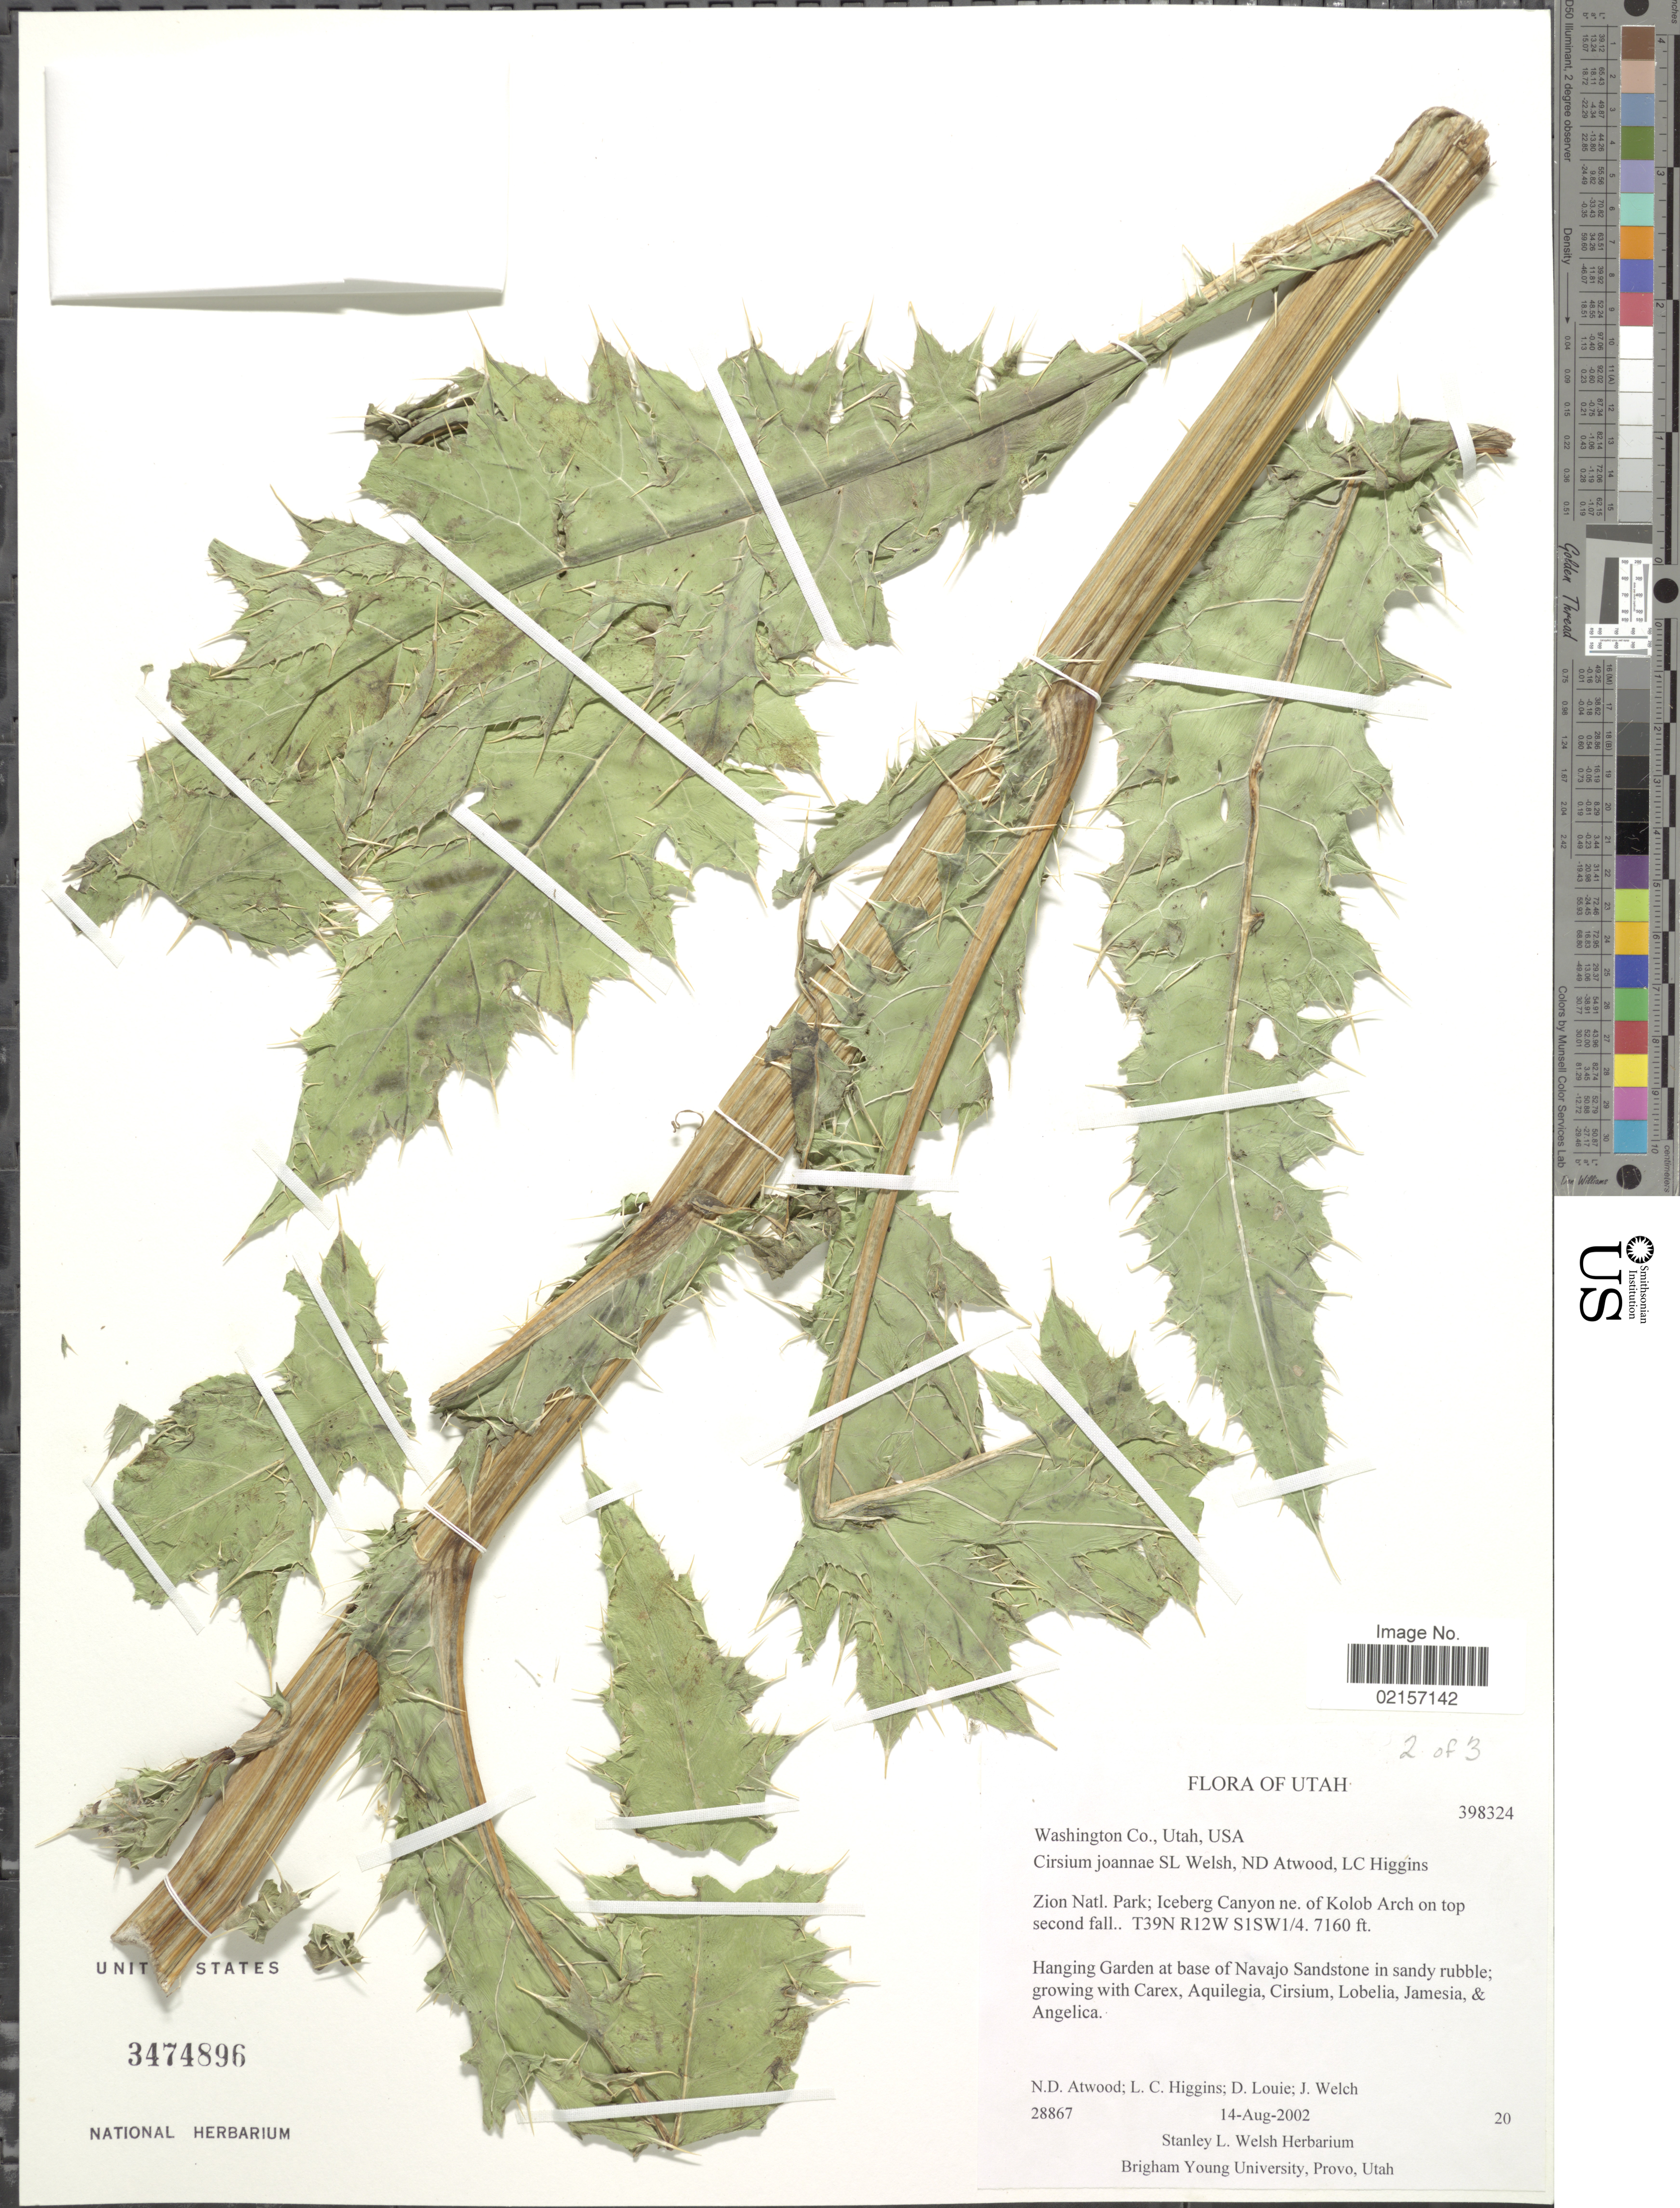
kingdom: Plantae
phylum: Tracheophyta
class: Magnoliopsida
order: Asterales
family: Asteraceae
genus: Cirsium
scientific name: Cirsium joannae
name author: S.L. Welsh et al.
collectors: N. Atwood, L. Higgins, D. Louie & J. Welch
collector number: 28867/398324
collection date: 2002-08-14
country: United States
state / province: Utah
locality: Washington Co., Zion Natl. Park; Iceberg Canyon ne. of Kolob Arch on top second fall, T39N R12W S1SW1/4, Hanging Garden at base of Navajo Sandstone in sandy rubble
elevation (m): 2182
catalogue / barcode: US 3474896